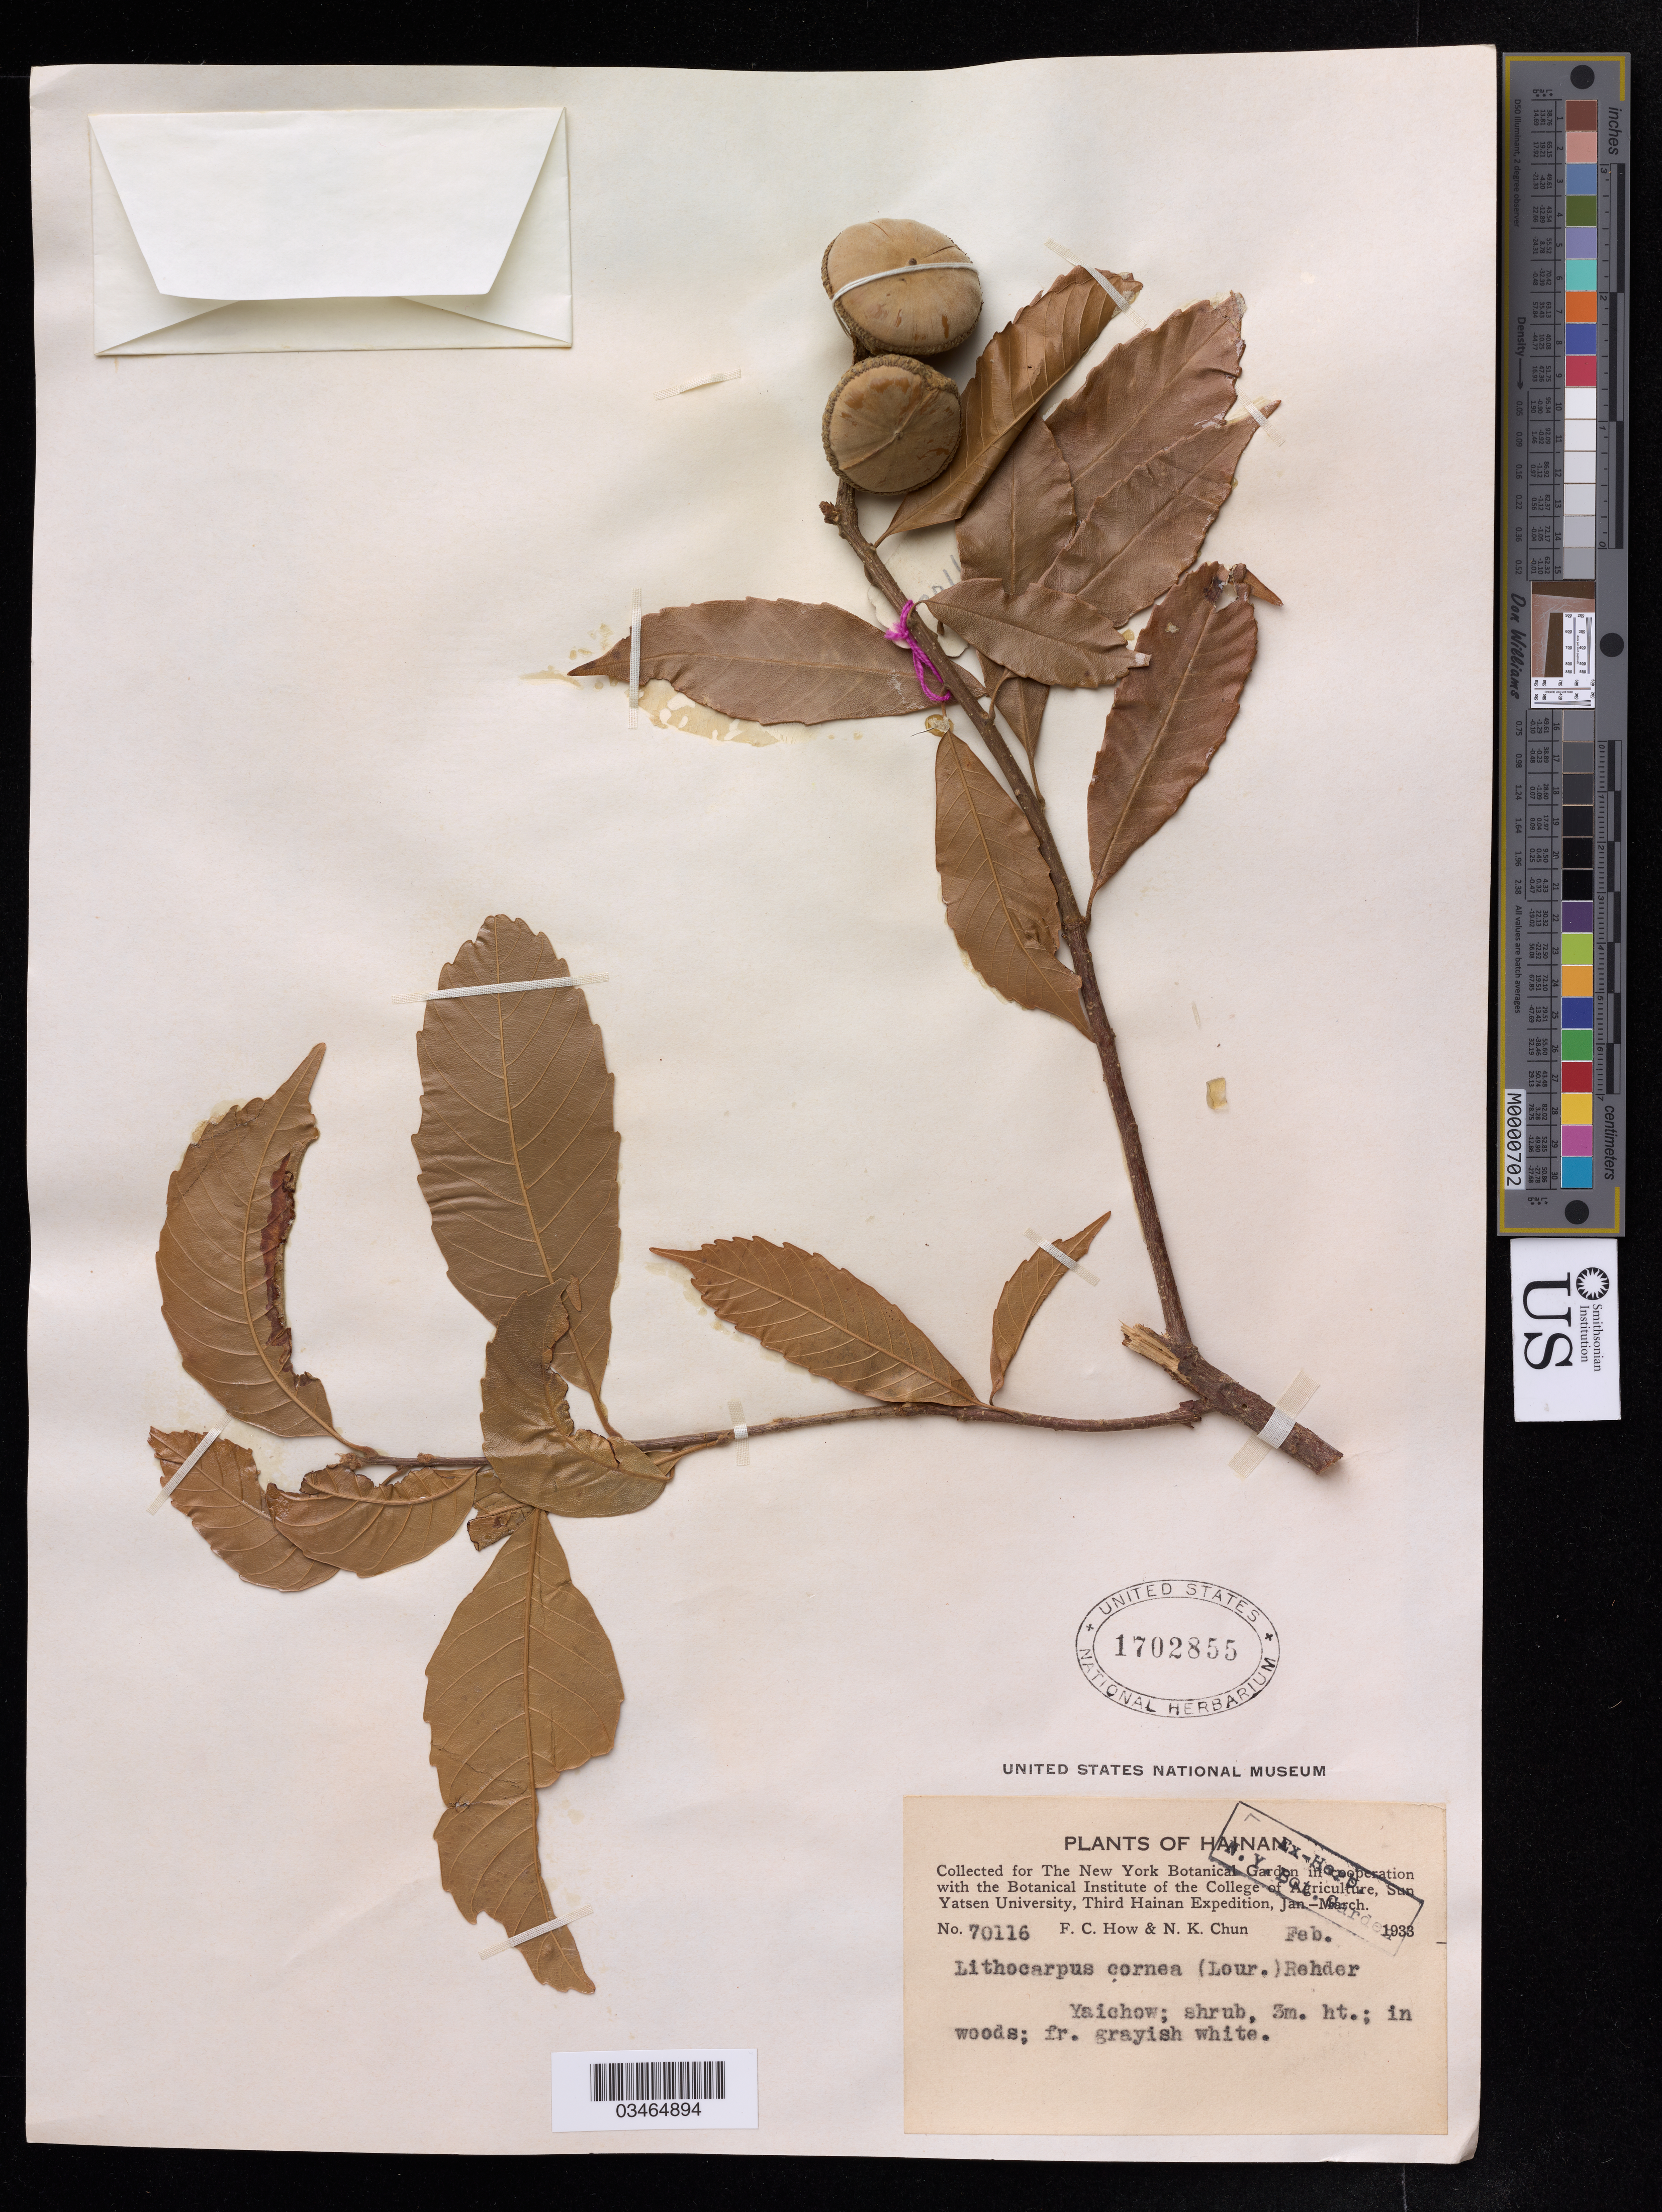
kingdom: Plantae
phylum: Tracheophyta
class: Magnoliopsida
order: Fagales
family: Fagaceae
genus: Lithocarpus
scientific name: Lithocarpus corneus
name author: (Lour.) Rehder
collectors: F. C. How & N. K. Chun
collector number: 70116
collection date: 1933-02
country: China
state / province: Hainan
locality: Yaichow.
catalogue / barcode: US 70116